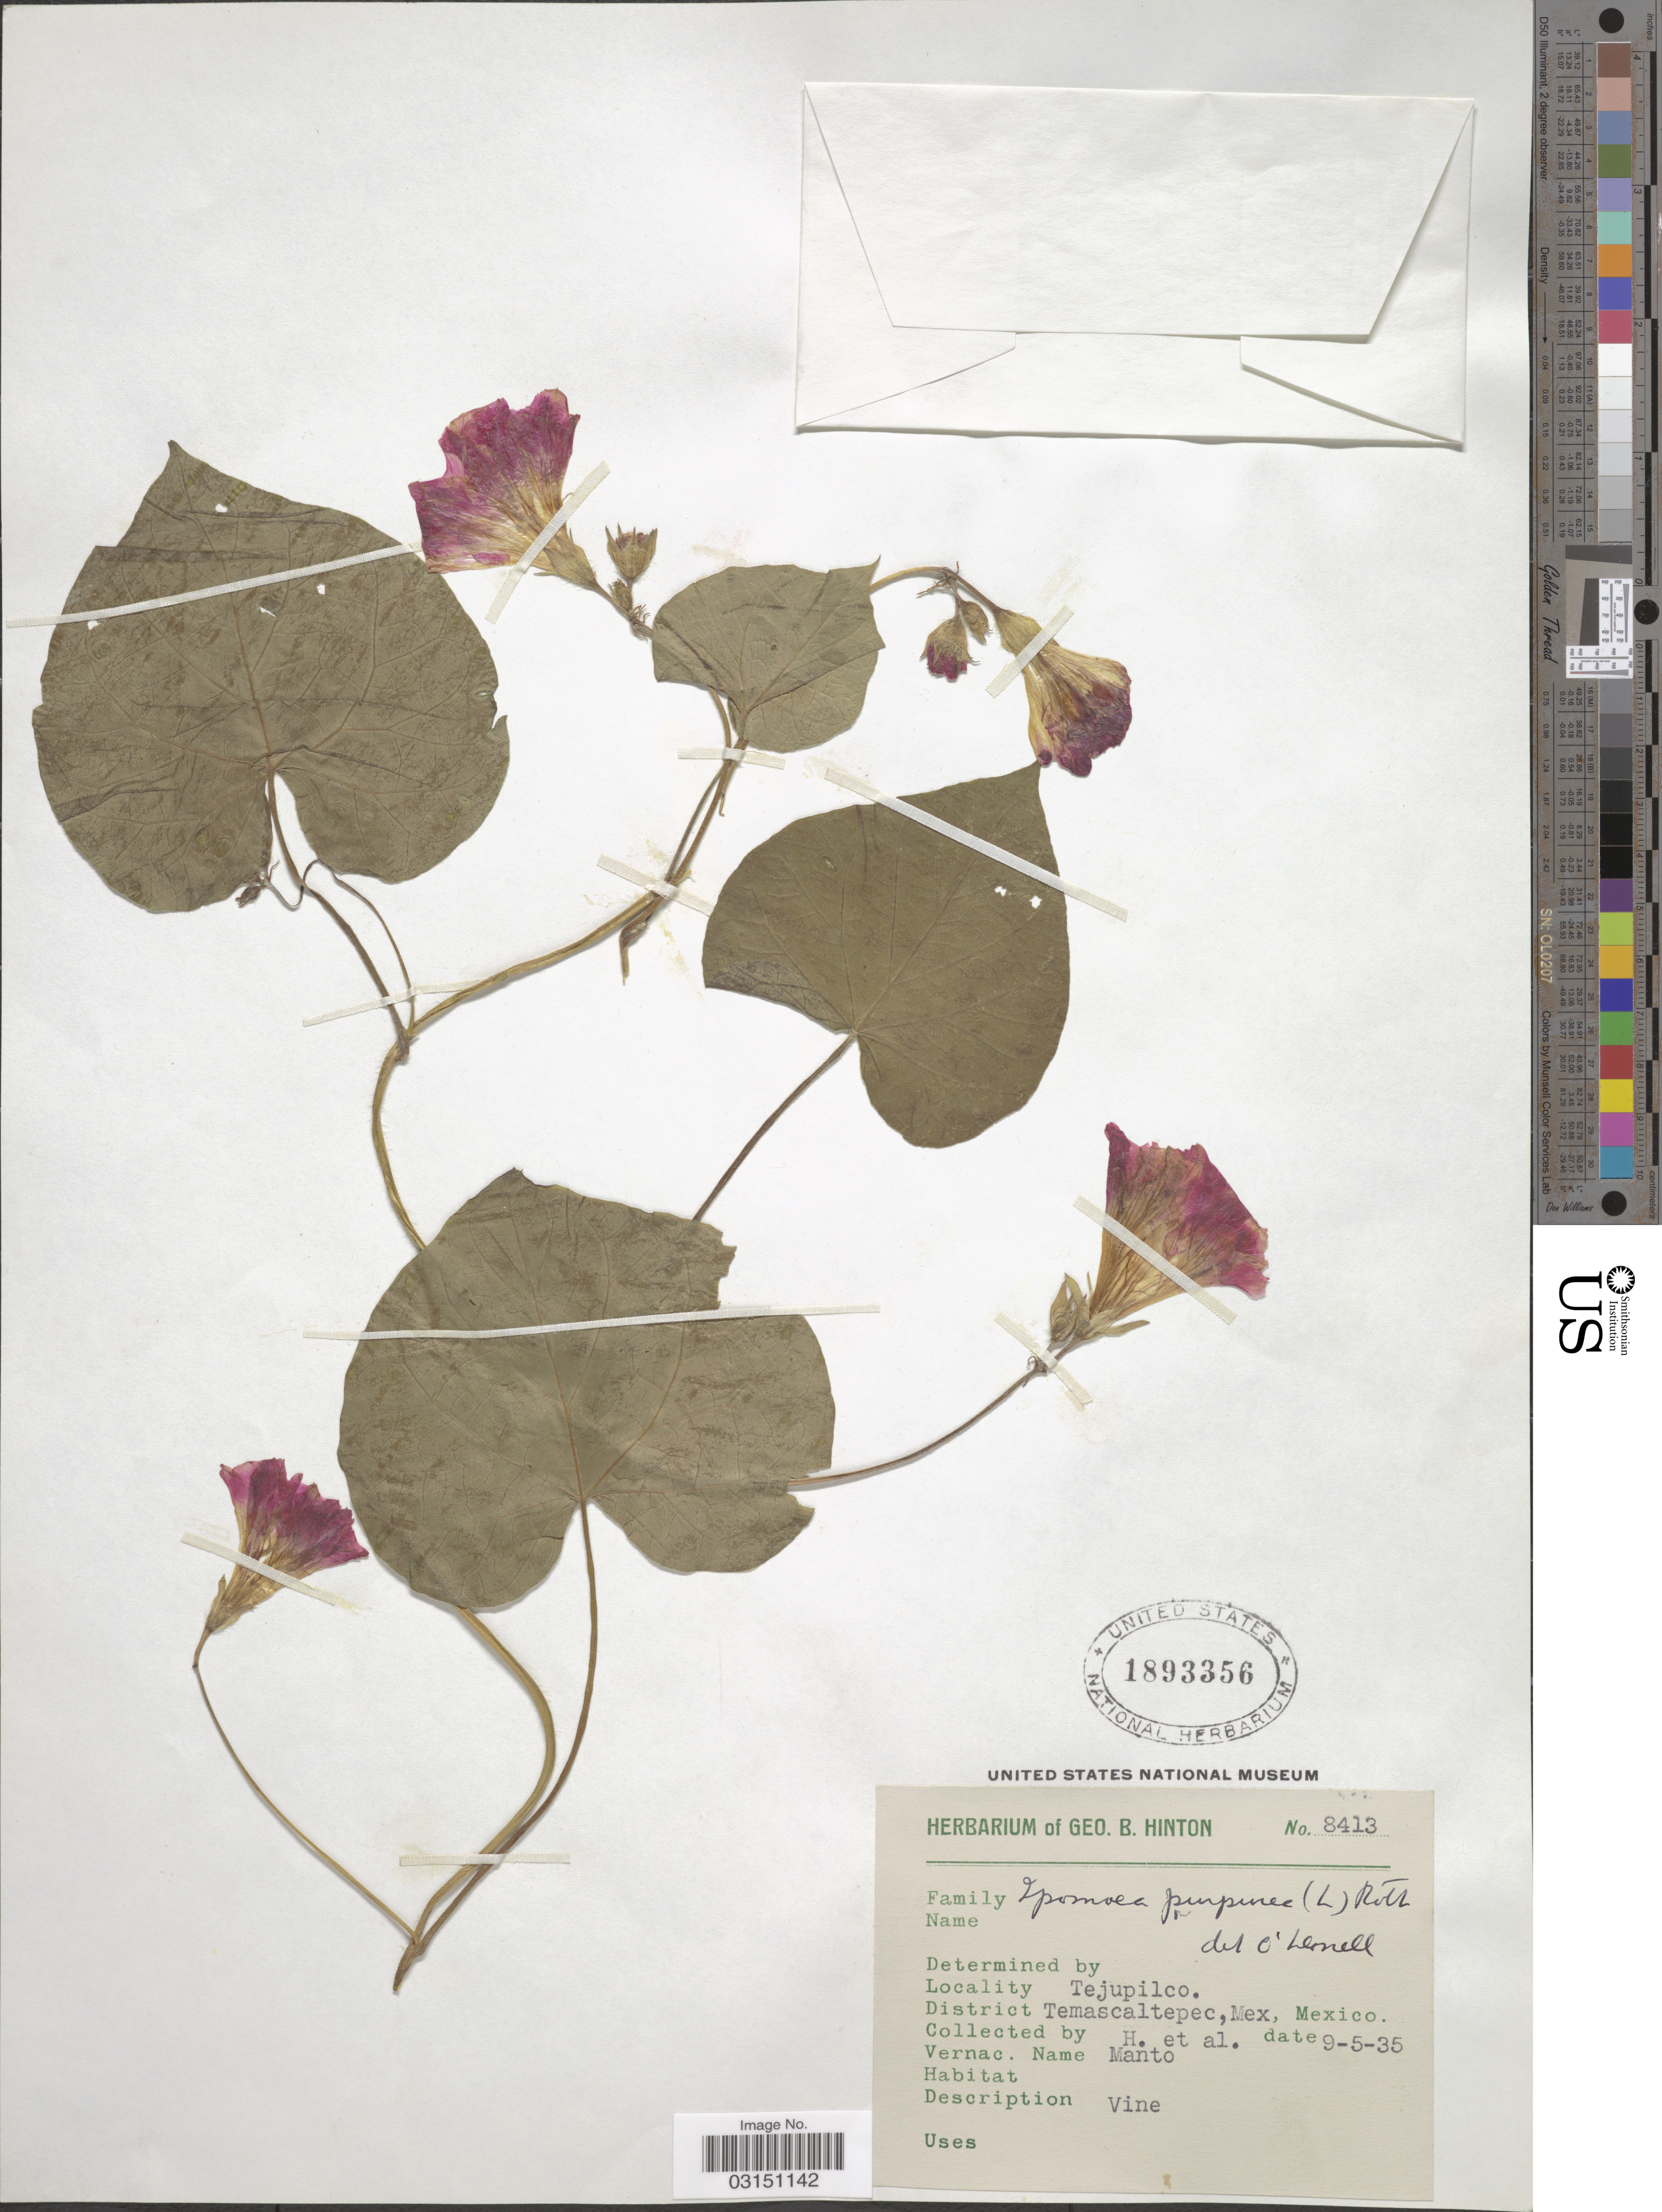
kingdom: Plantae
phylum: Tracheophyta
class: Magnoliopsida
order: Solanales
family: Convolvulaceae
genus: Ipomoea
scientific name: Ipomoea purpurea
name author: (L.) Roth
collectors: G. B. Hinton & et al.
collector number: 8413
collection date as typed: Transcribed d/m/y: 9/5/35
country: Mexico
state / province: México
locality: Tejupilco, District Temascaltepec.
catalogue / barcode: US 1893356